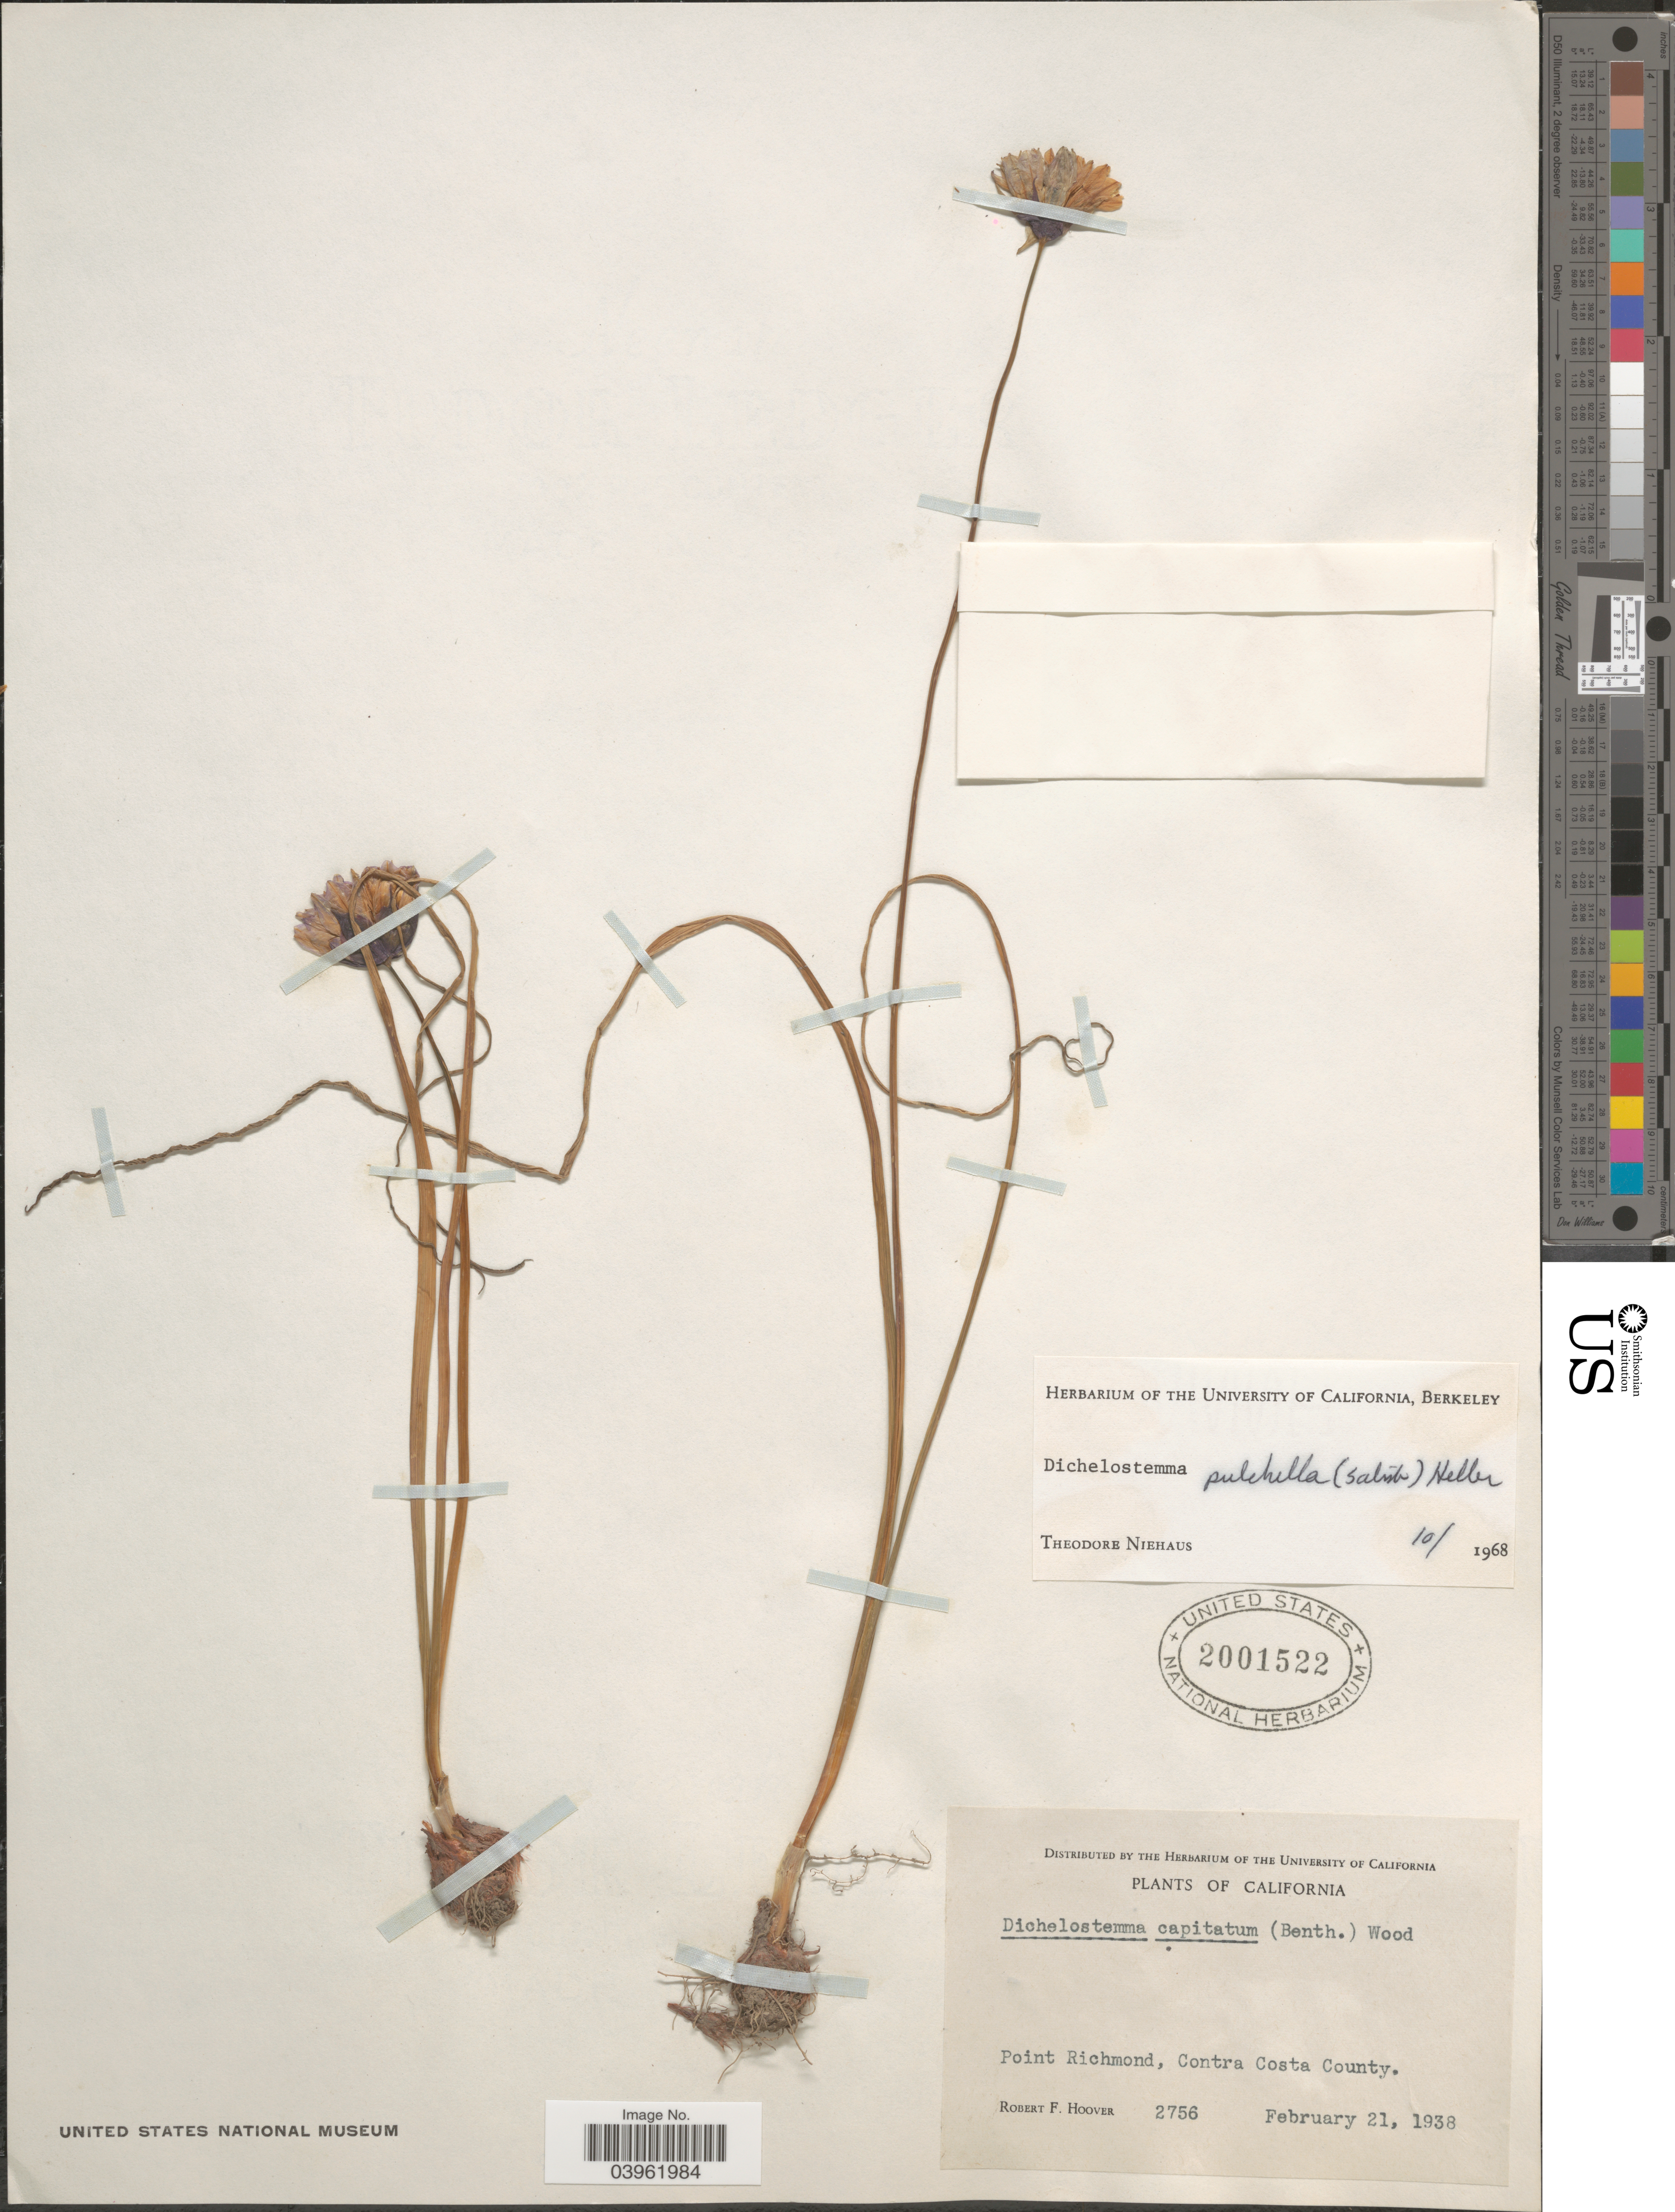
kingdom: Plantae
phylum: Tracheophyta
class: Liliopsida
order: Asparagales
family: Asparagaceae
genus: Dichelostemma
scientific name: Dichelostemma pulchellum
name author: (Salisb.) A. Heller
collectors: R. F. Hoover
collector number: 2756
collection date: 1938-02-21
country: United States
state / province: California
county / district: Contra Costa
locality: Point Richmond, Contra Costa County.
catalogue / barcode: US 2001522